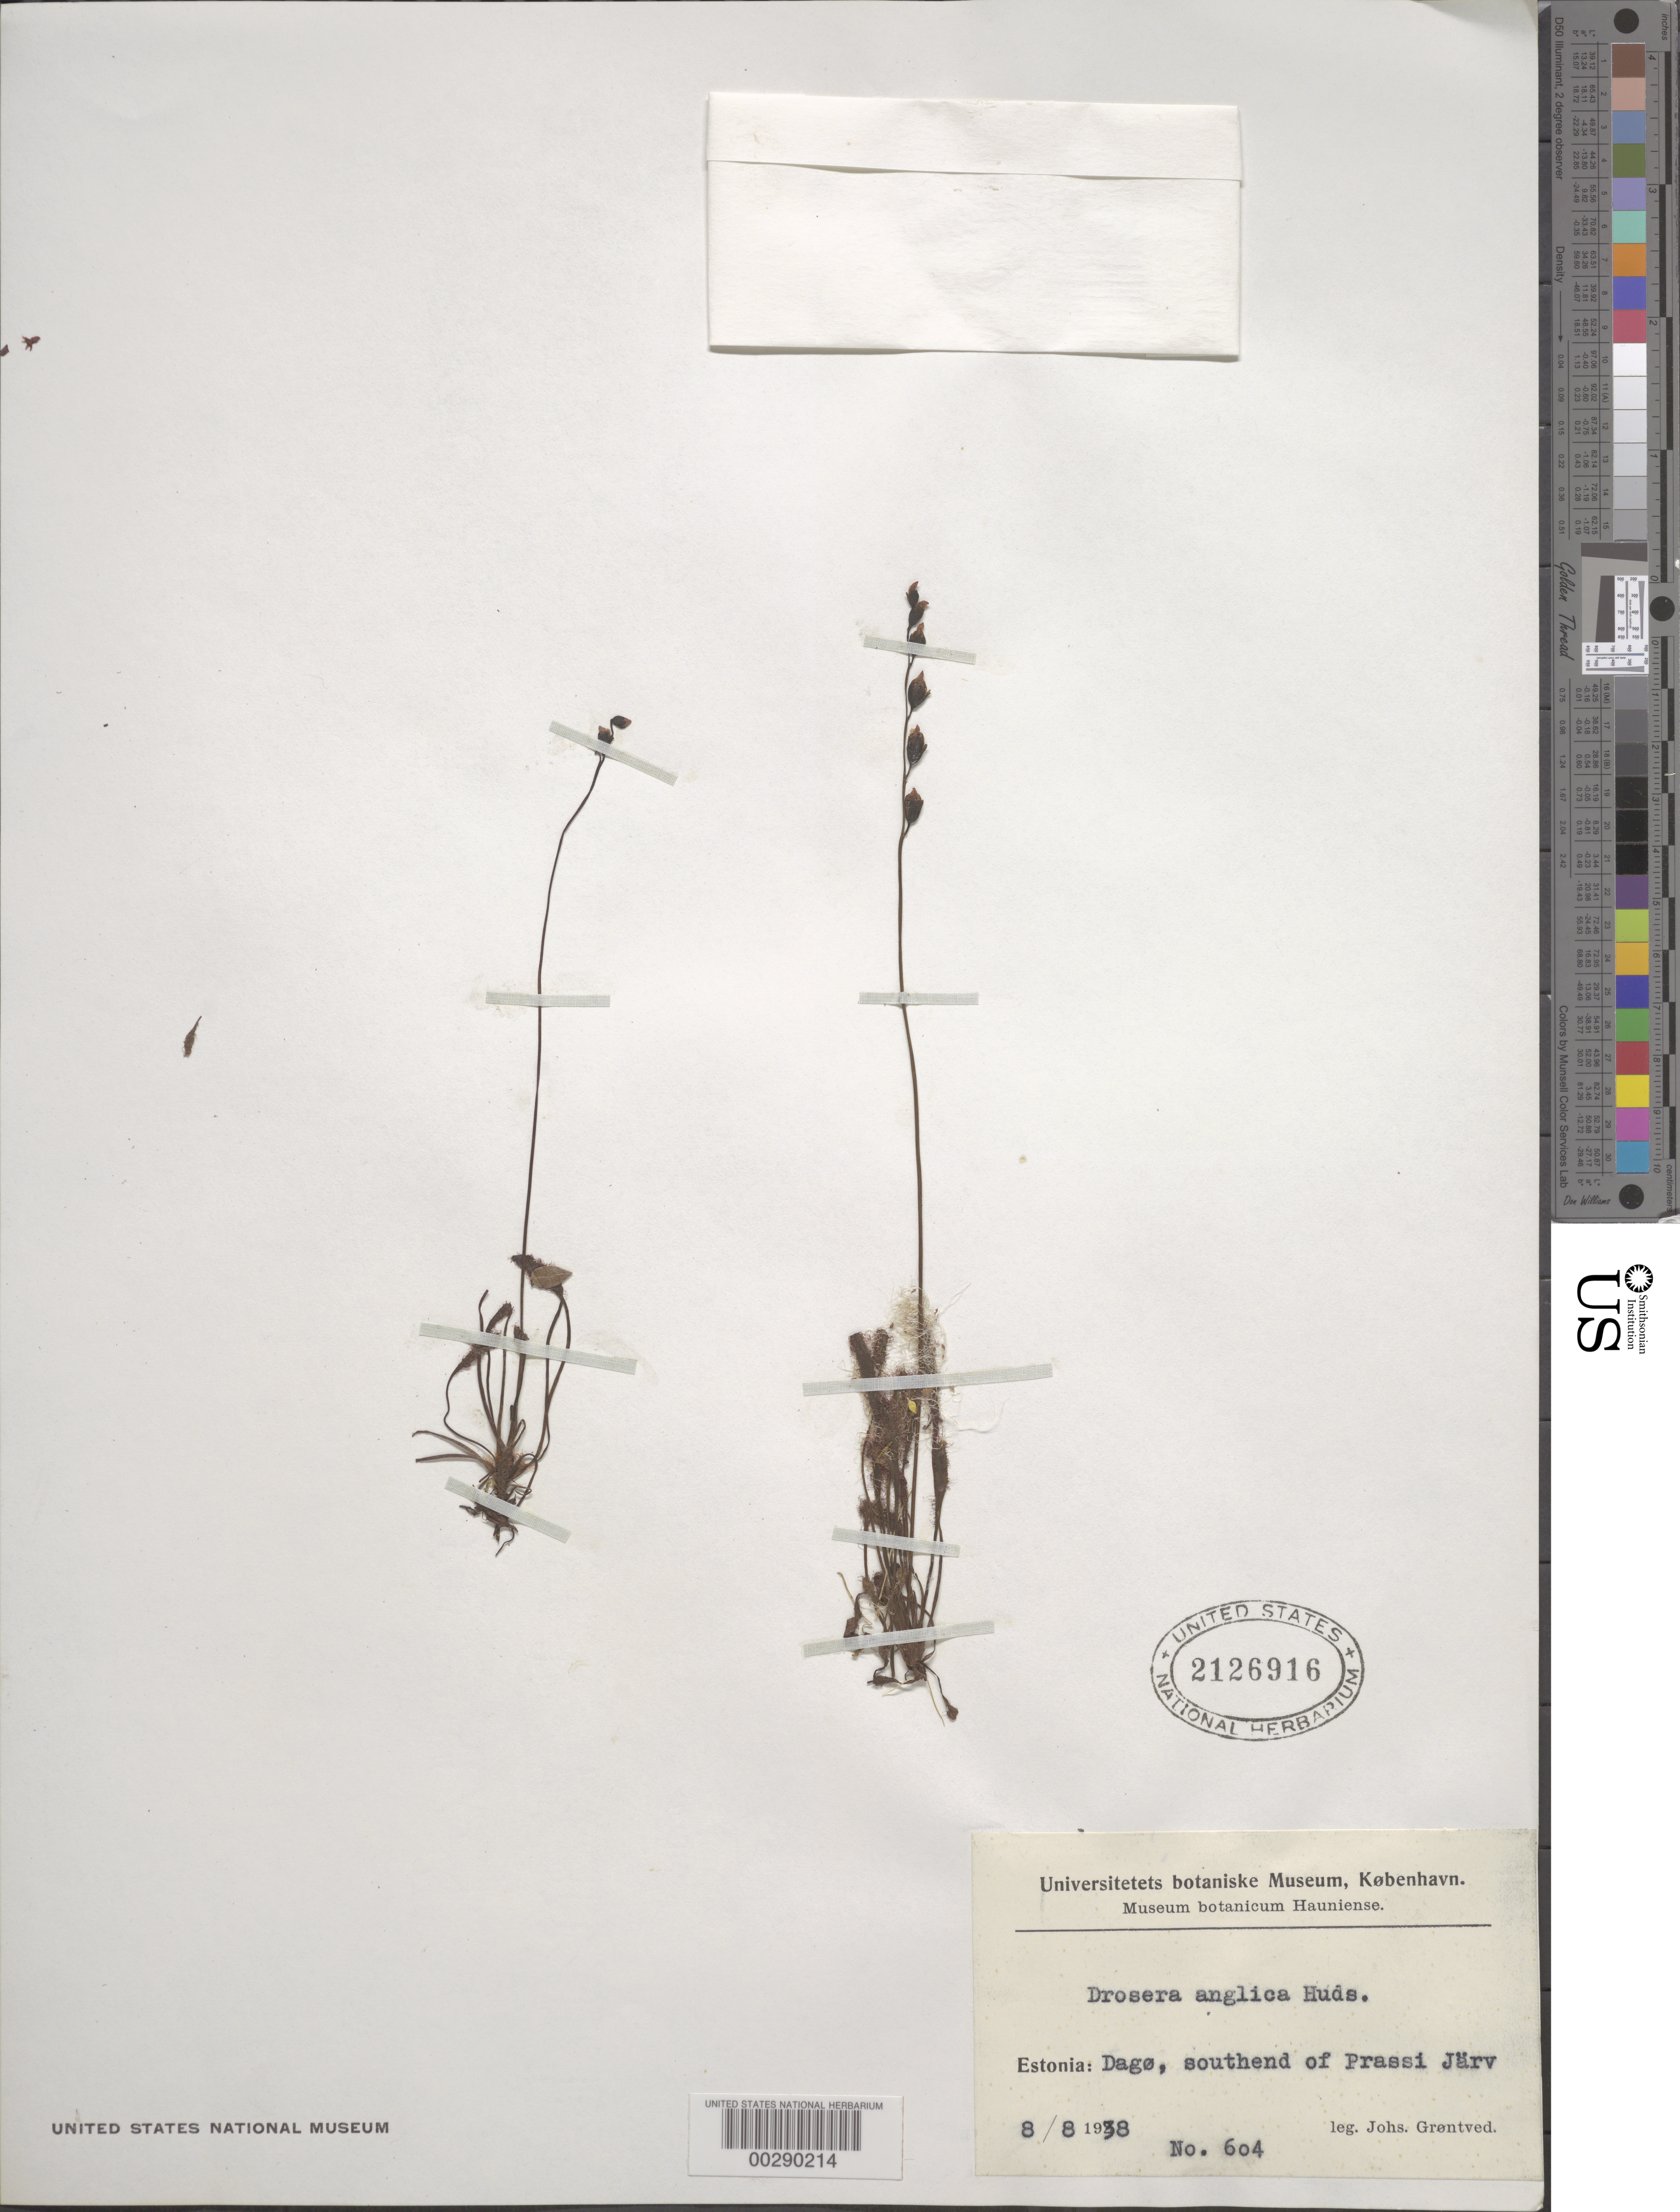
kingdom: Plantae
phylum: Tracheophyta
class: Magnoliopsida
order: Caryophyllales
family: Droseraceae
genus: Drosera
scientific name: Drosera anglica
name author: Huds.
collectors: J. Grontved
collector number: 604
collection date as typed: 08 Aug 1938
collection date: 1938-08-08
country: Estonia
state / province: Hiiumaa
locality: Dago, S end of Prassi Jarv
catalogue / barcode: US 2126916